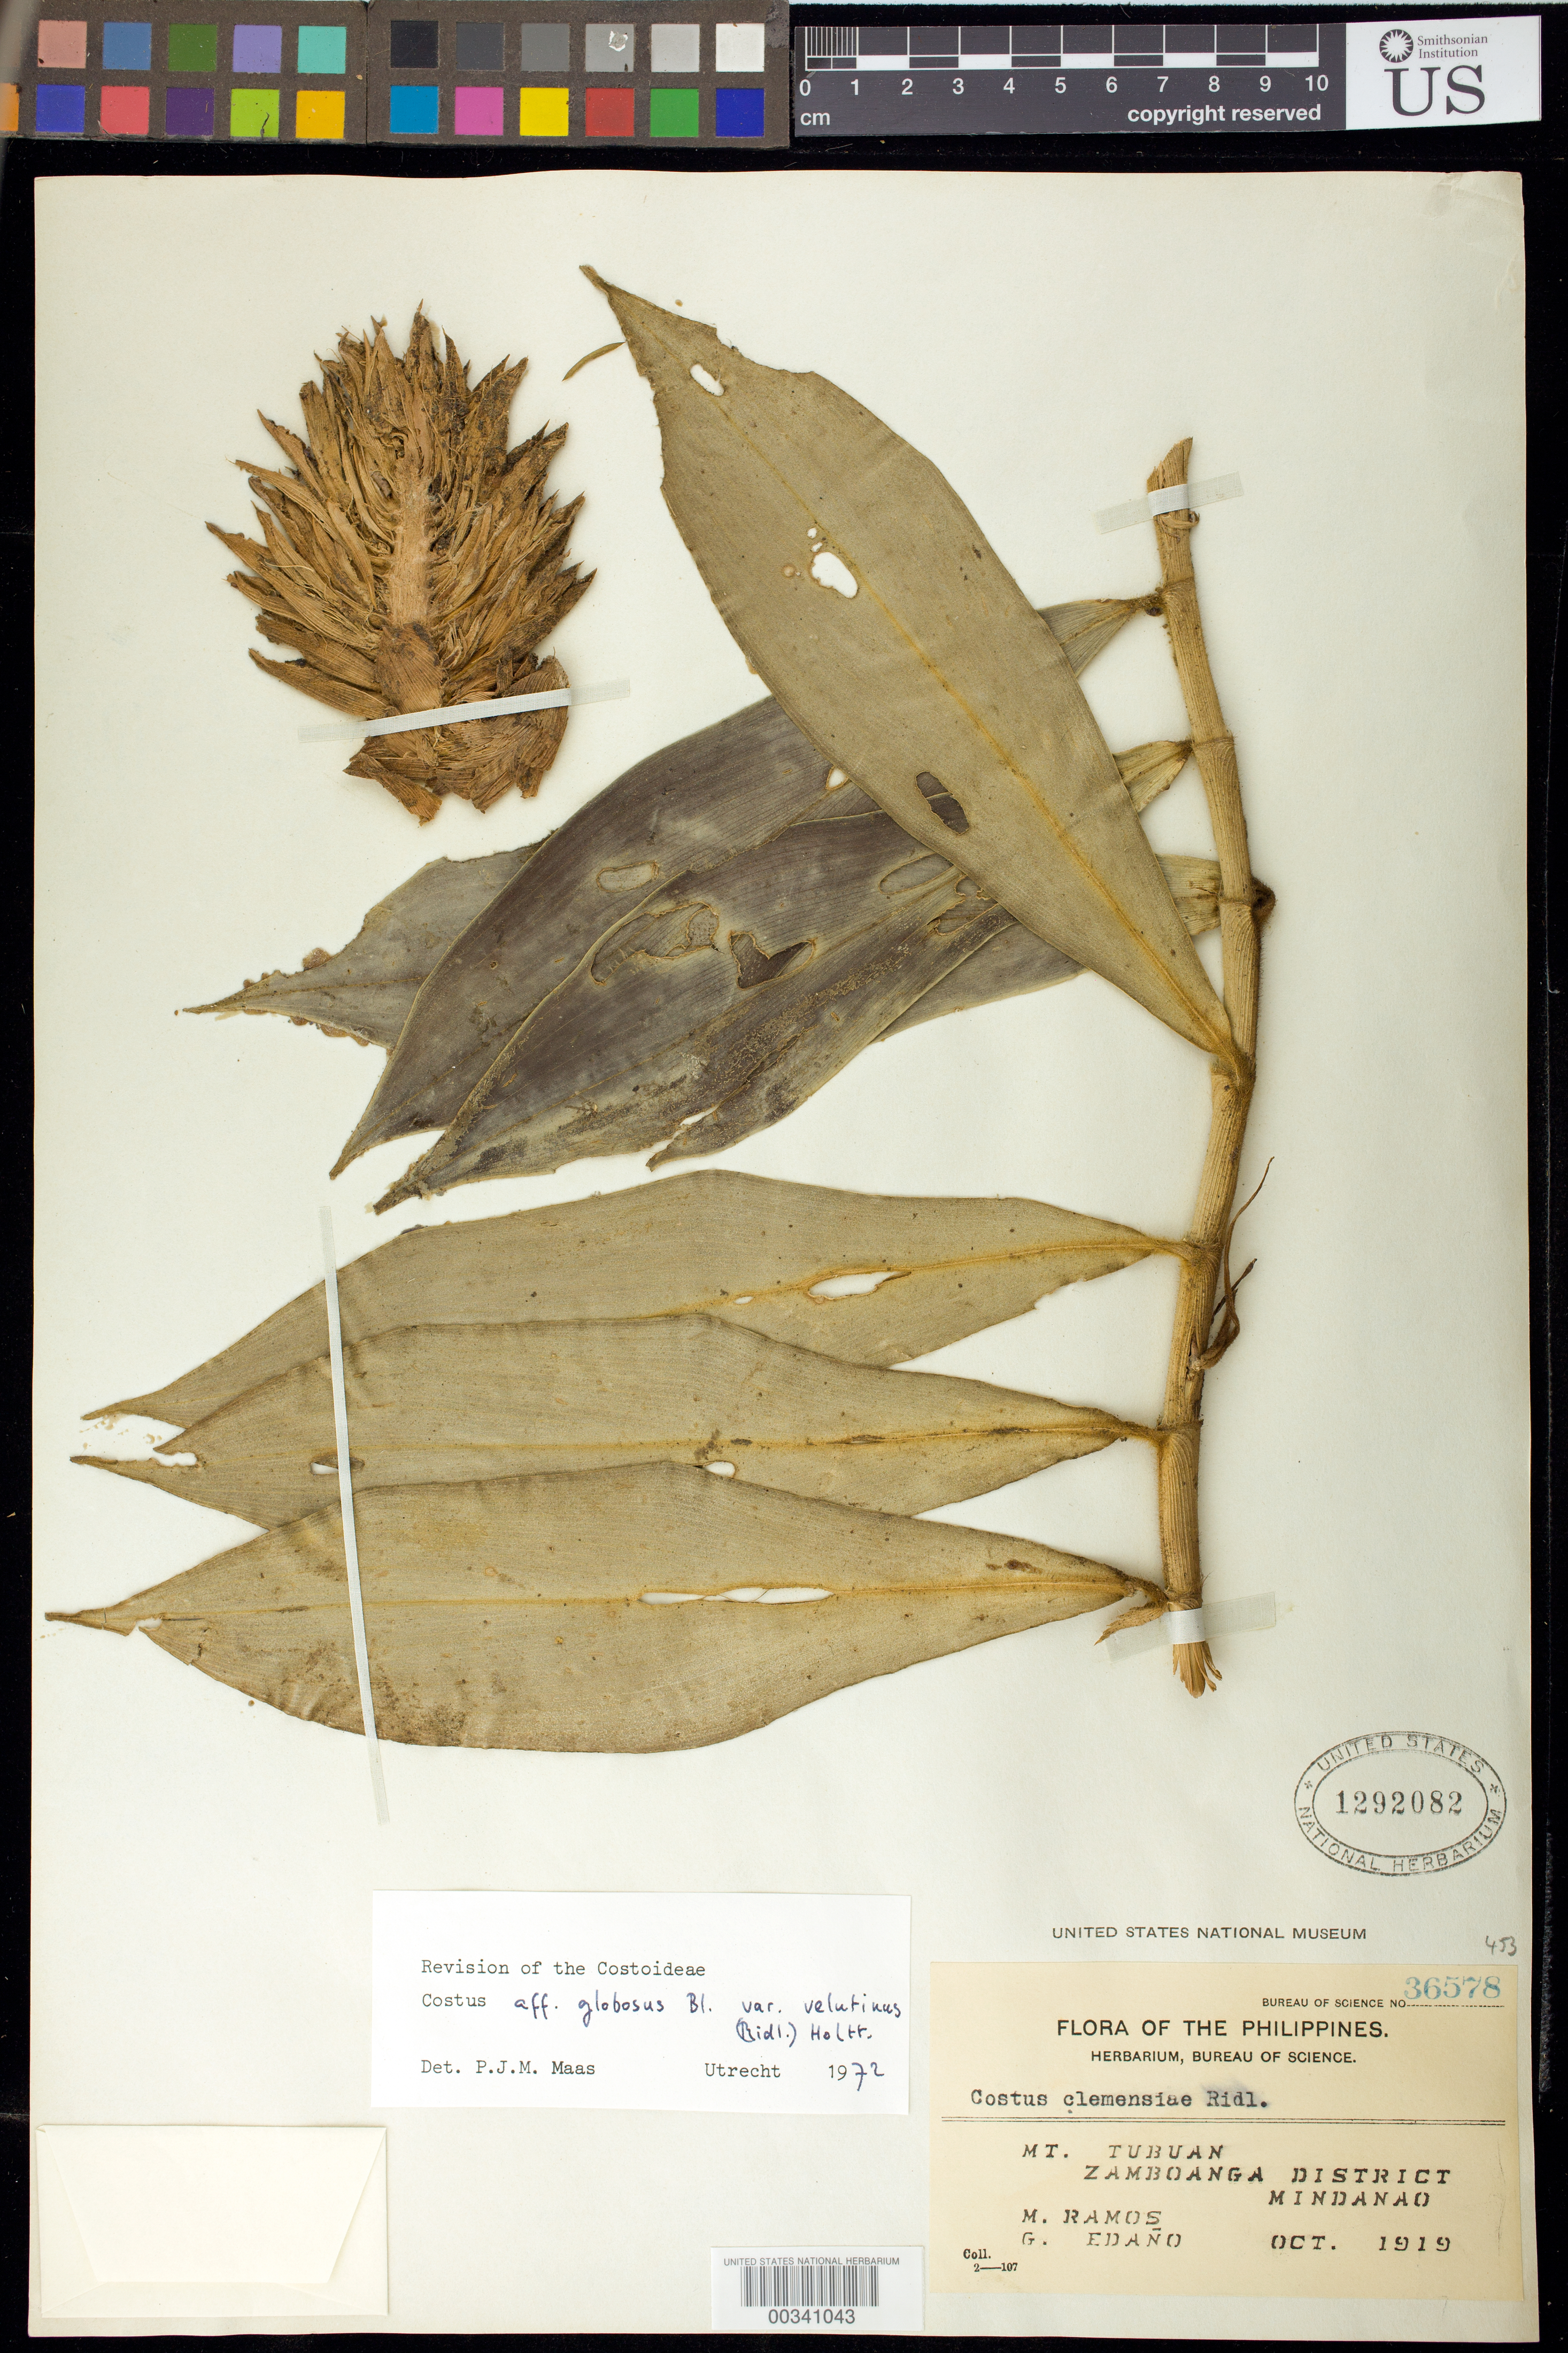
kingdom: Plantae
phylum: Tracheophyta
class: Liliopsida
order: Zingiberales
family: Costaceae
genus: Costus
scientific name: Costus globosus var. velutinus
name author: (Ridl.) Holttum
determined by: Maas, Paul J. M.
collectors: M. Ramos & G. E. Edaño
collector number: Bur. Sci. 36578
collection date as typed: Oct 1919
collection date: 1919-10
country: Philippines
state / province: Muslim Mindanao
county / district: Maguindanao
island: Mindanao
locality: Mt. tubuan, zamboanga dist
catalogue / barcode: US 1292082